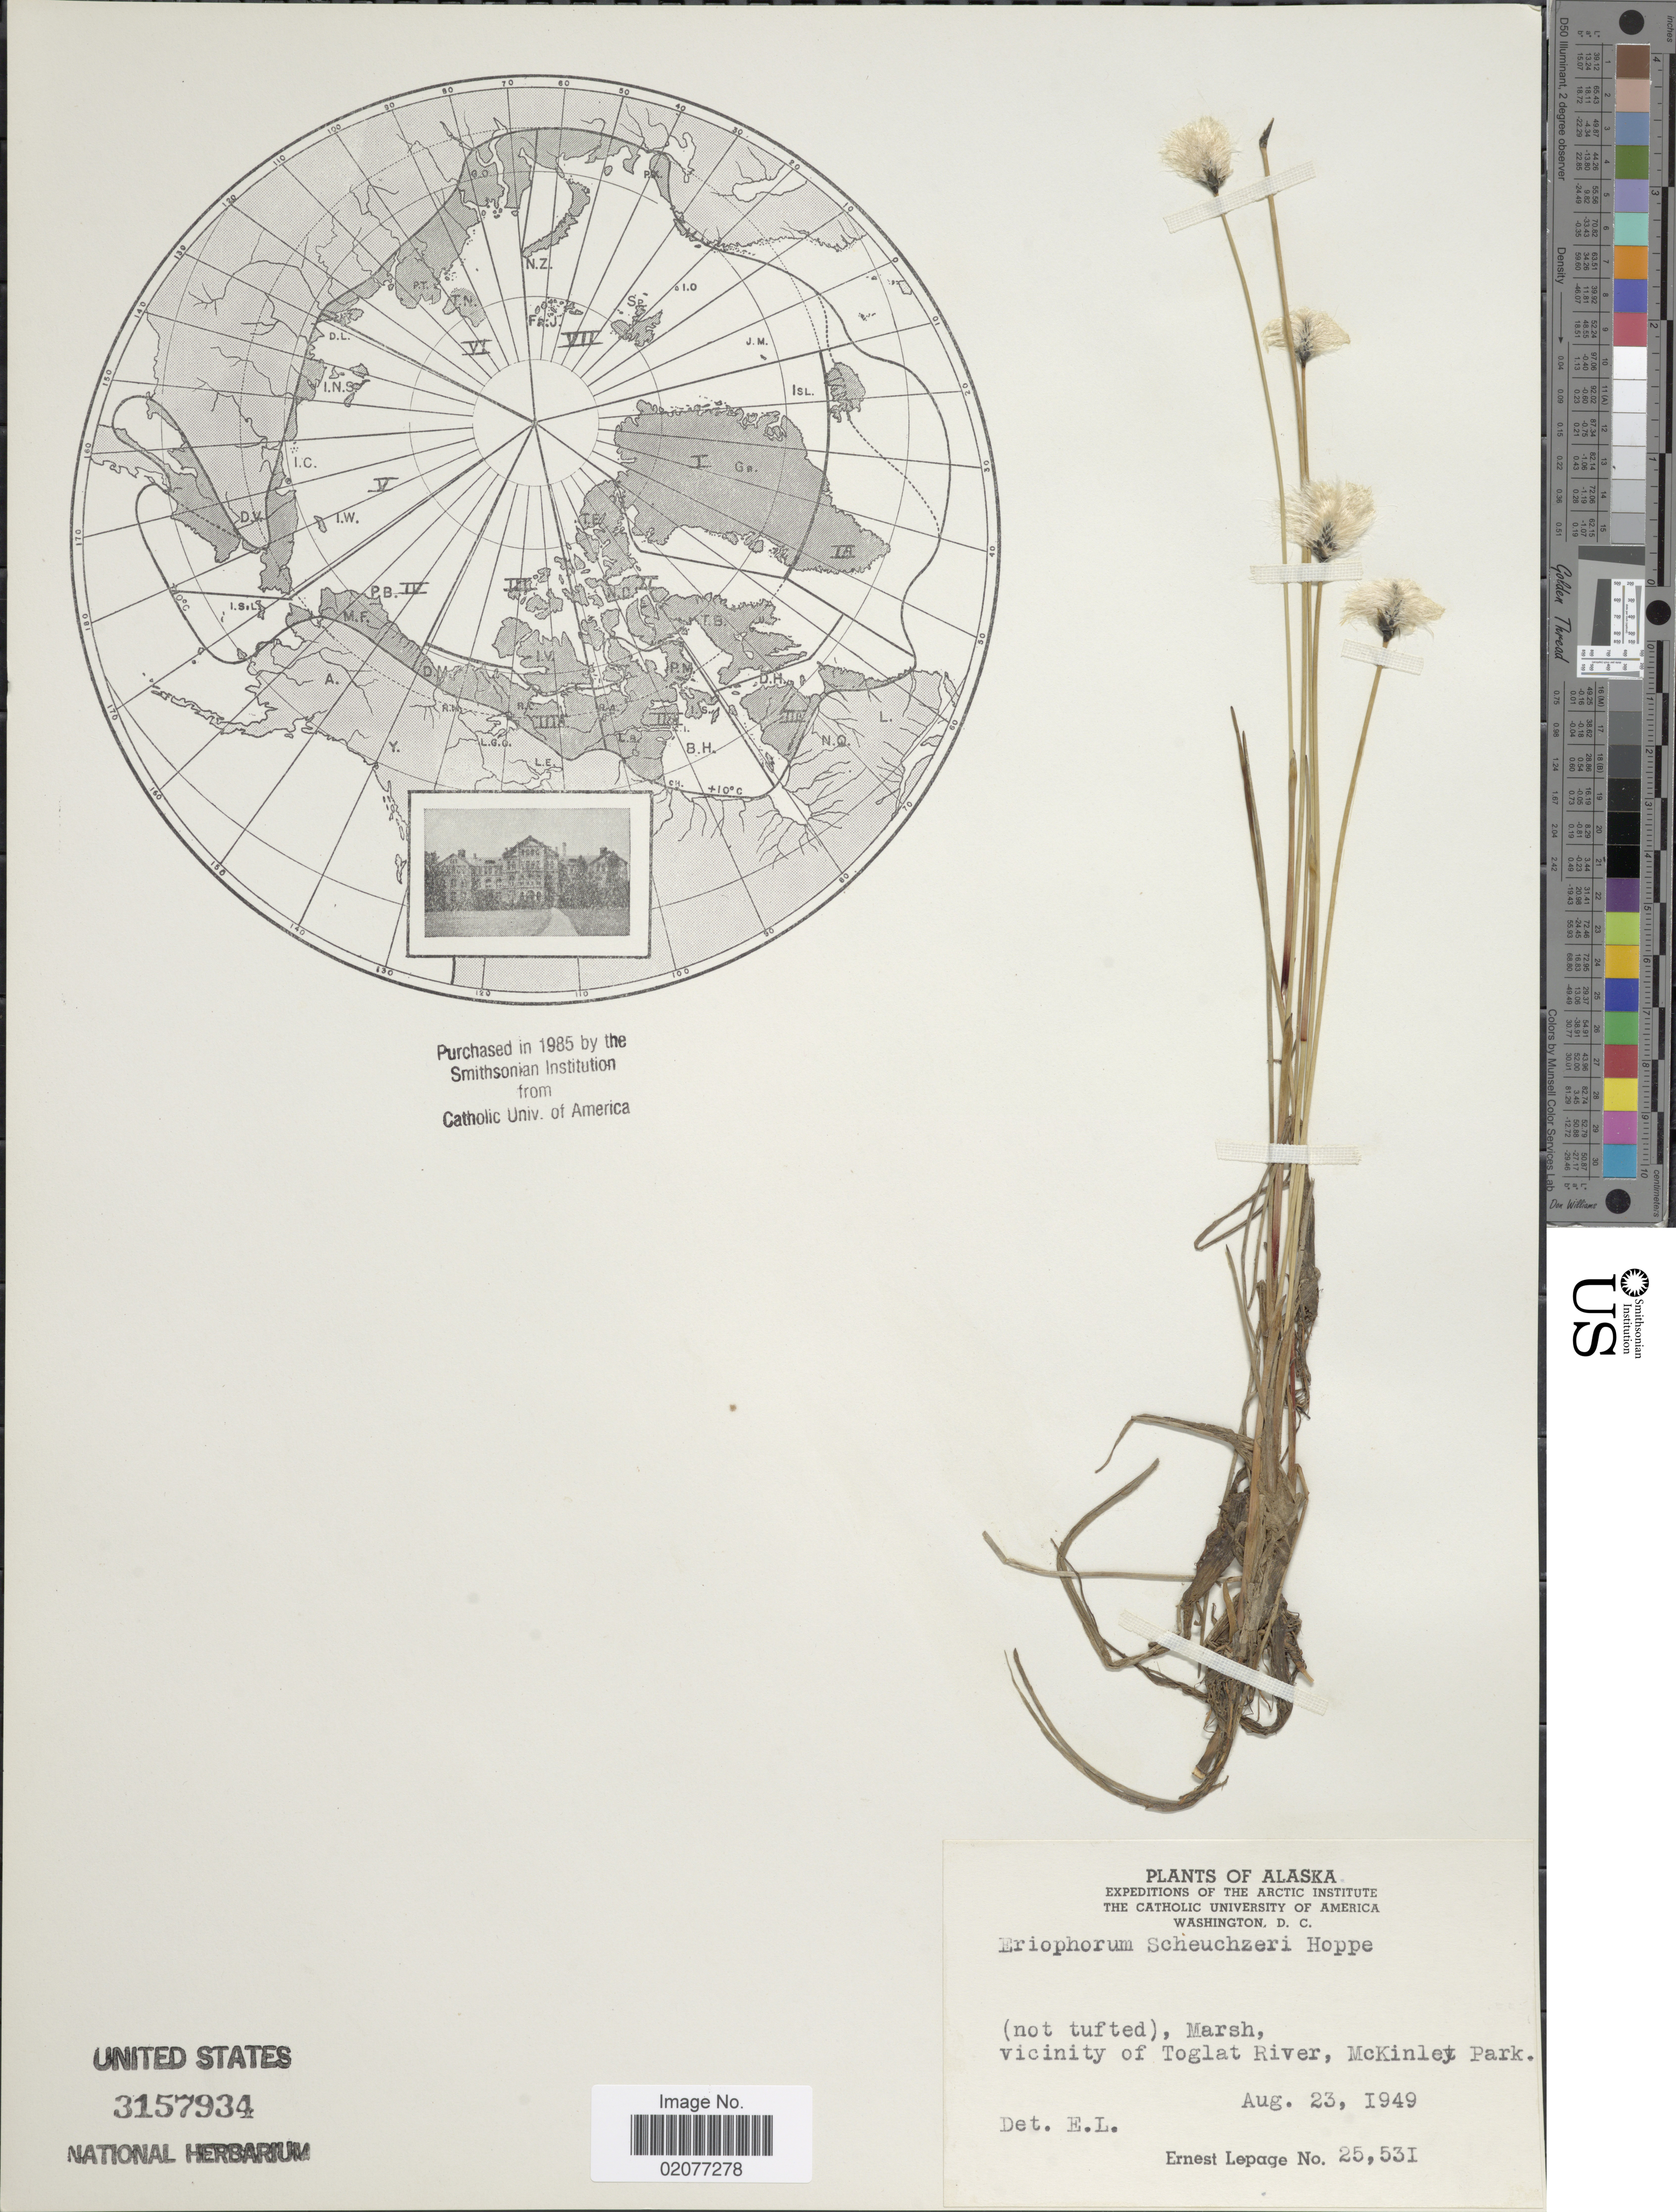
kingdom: Plantae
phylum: Tracheophyta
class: Liliopsida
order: Poales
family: Cyperaceae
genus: Eriophorum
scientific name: Eriophorum scheuchzeri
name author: Hoppe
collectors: E. Lepage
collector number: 25531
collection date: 1949-08-23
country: United States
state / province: Alaska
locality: Alaska, Vicinity of Toglat River, McKinley Park.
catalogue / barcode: US 3157934